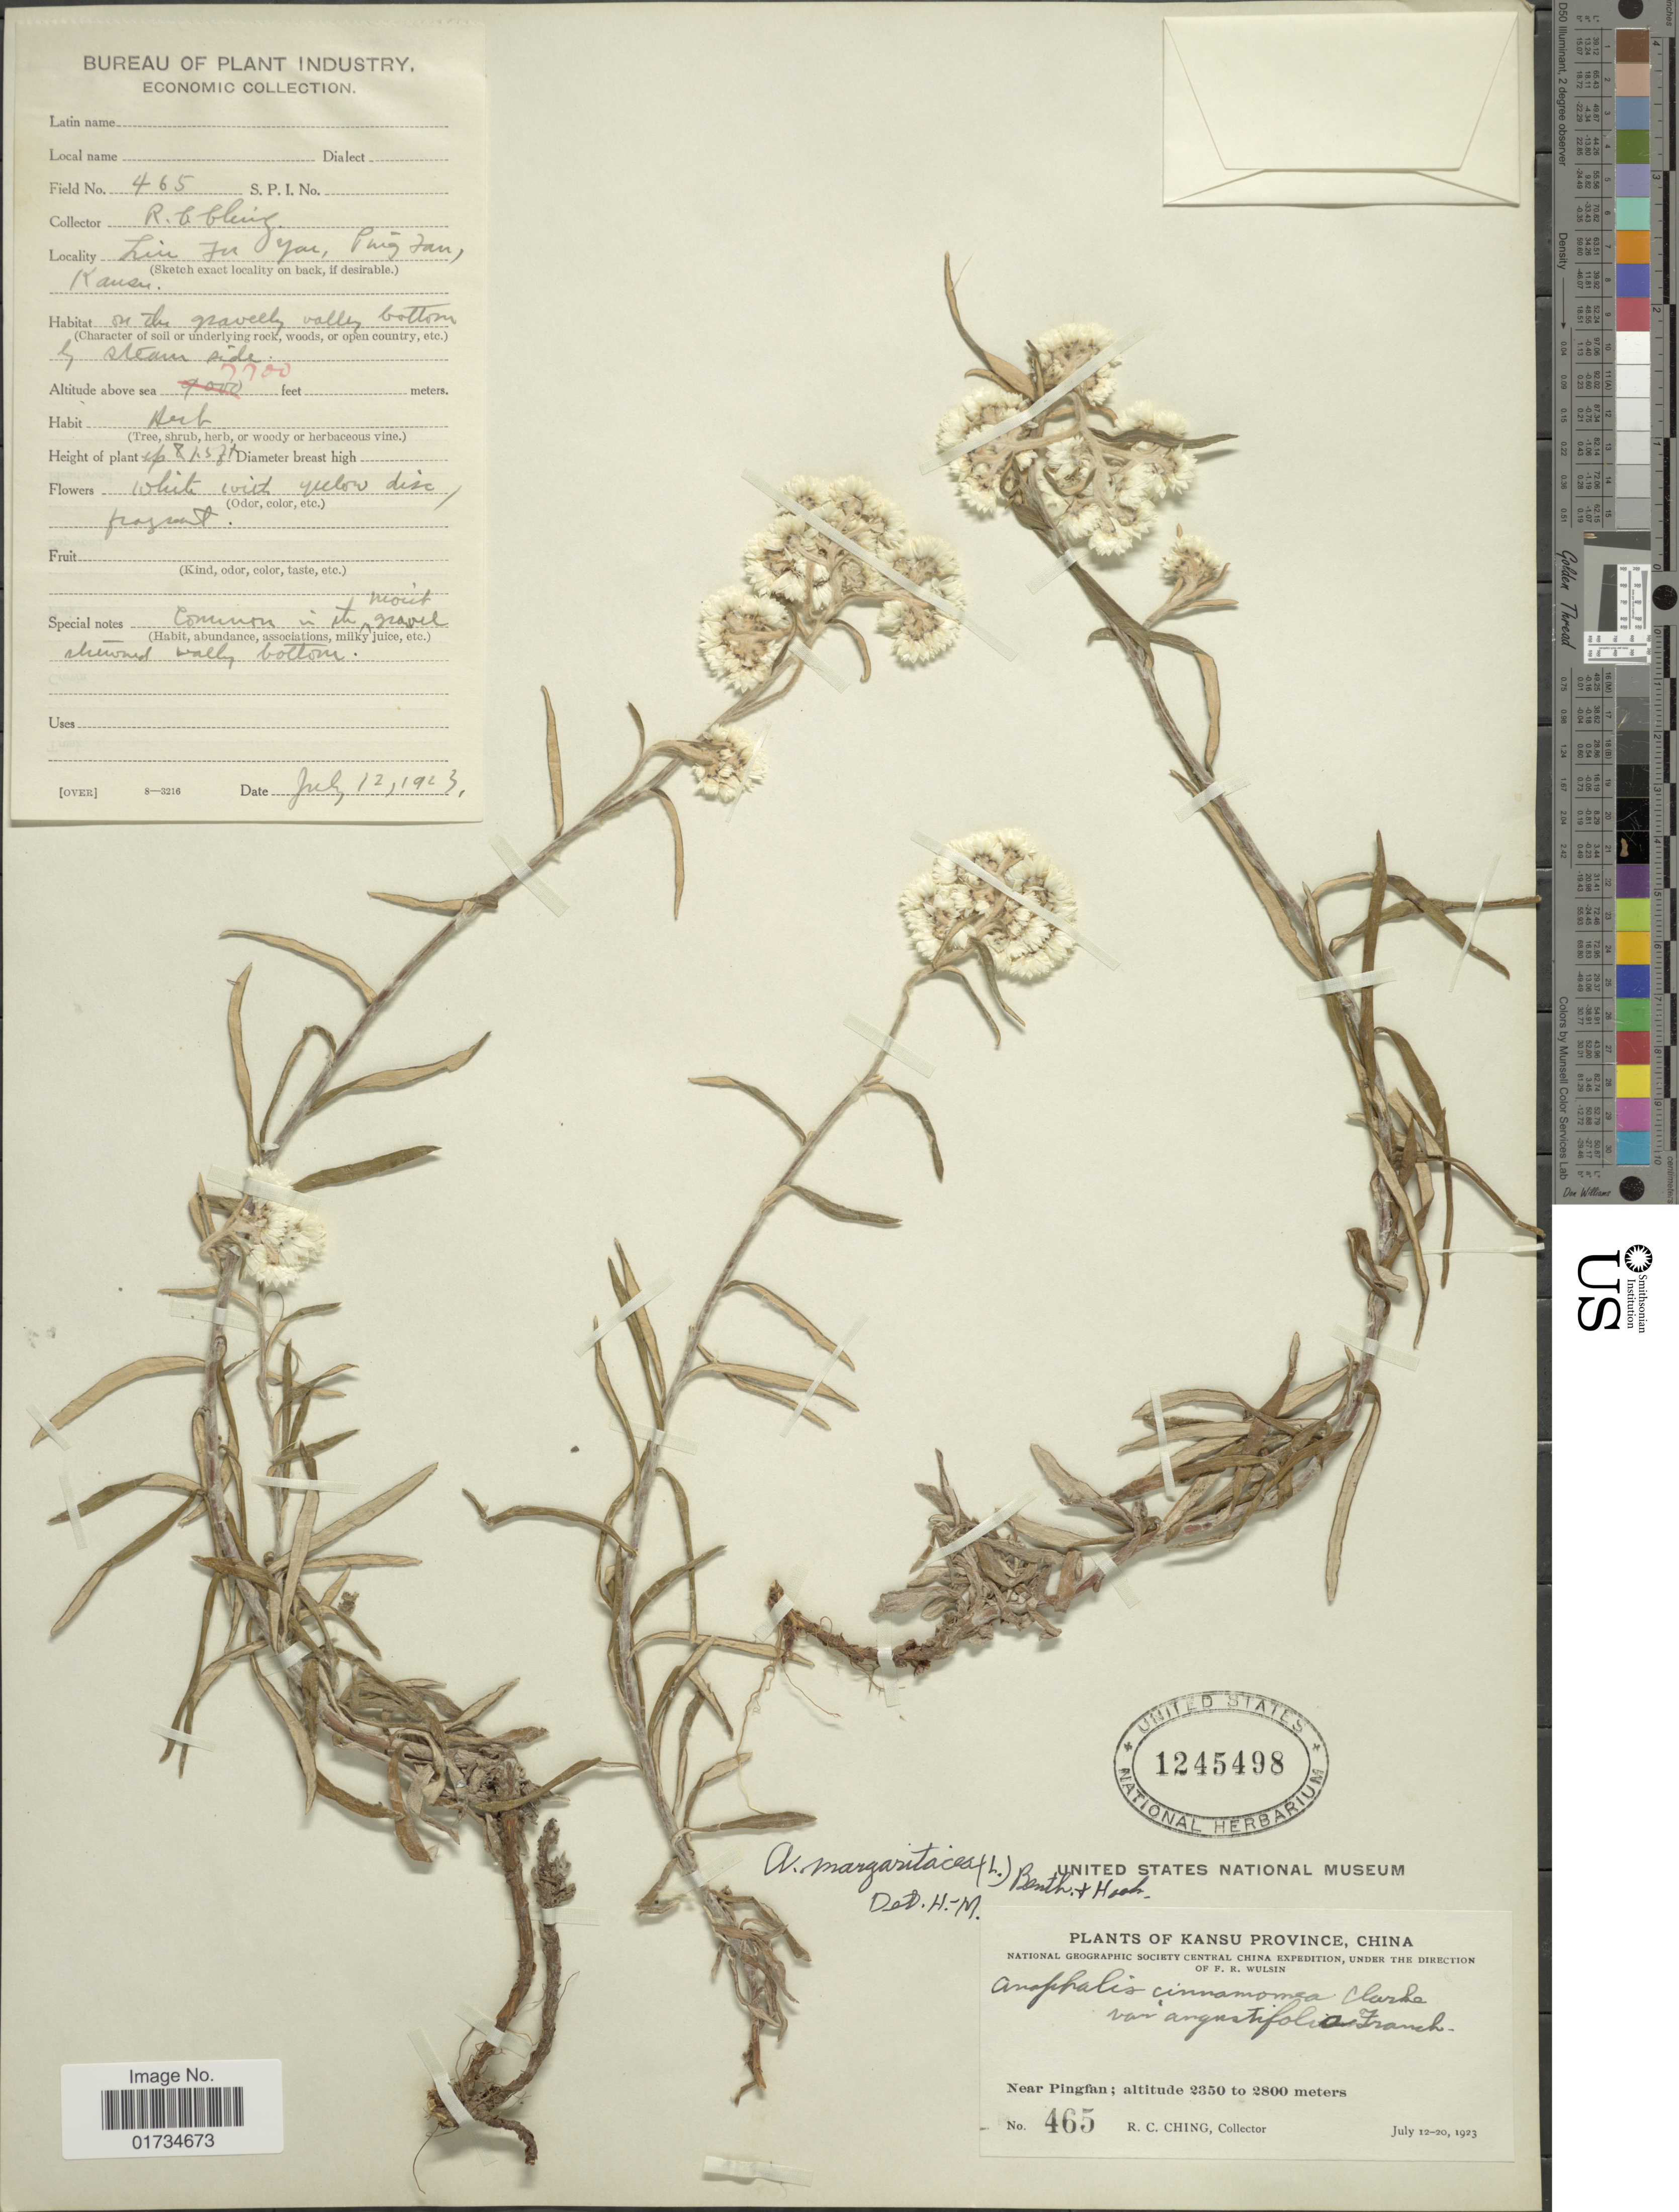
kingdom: Plantae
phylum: Tracheophyta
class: Magnoliopsida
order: Asterales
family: Asteraceae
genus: Anaphalis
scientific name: Anaphalis margaritacea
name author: (L.) Benth. & Hook. f.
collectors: R. C. Ching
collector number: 465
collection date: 1923-07-12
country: China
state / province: Gansu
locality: Kansu Province, China. Near Pingan. Lui Ju Yai, Ping fan.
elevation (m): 2347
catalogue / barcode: US 1245498